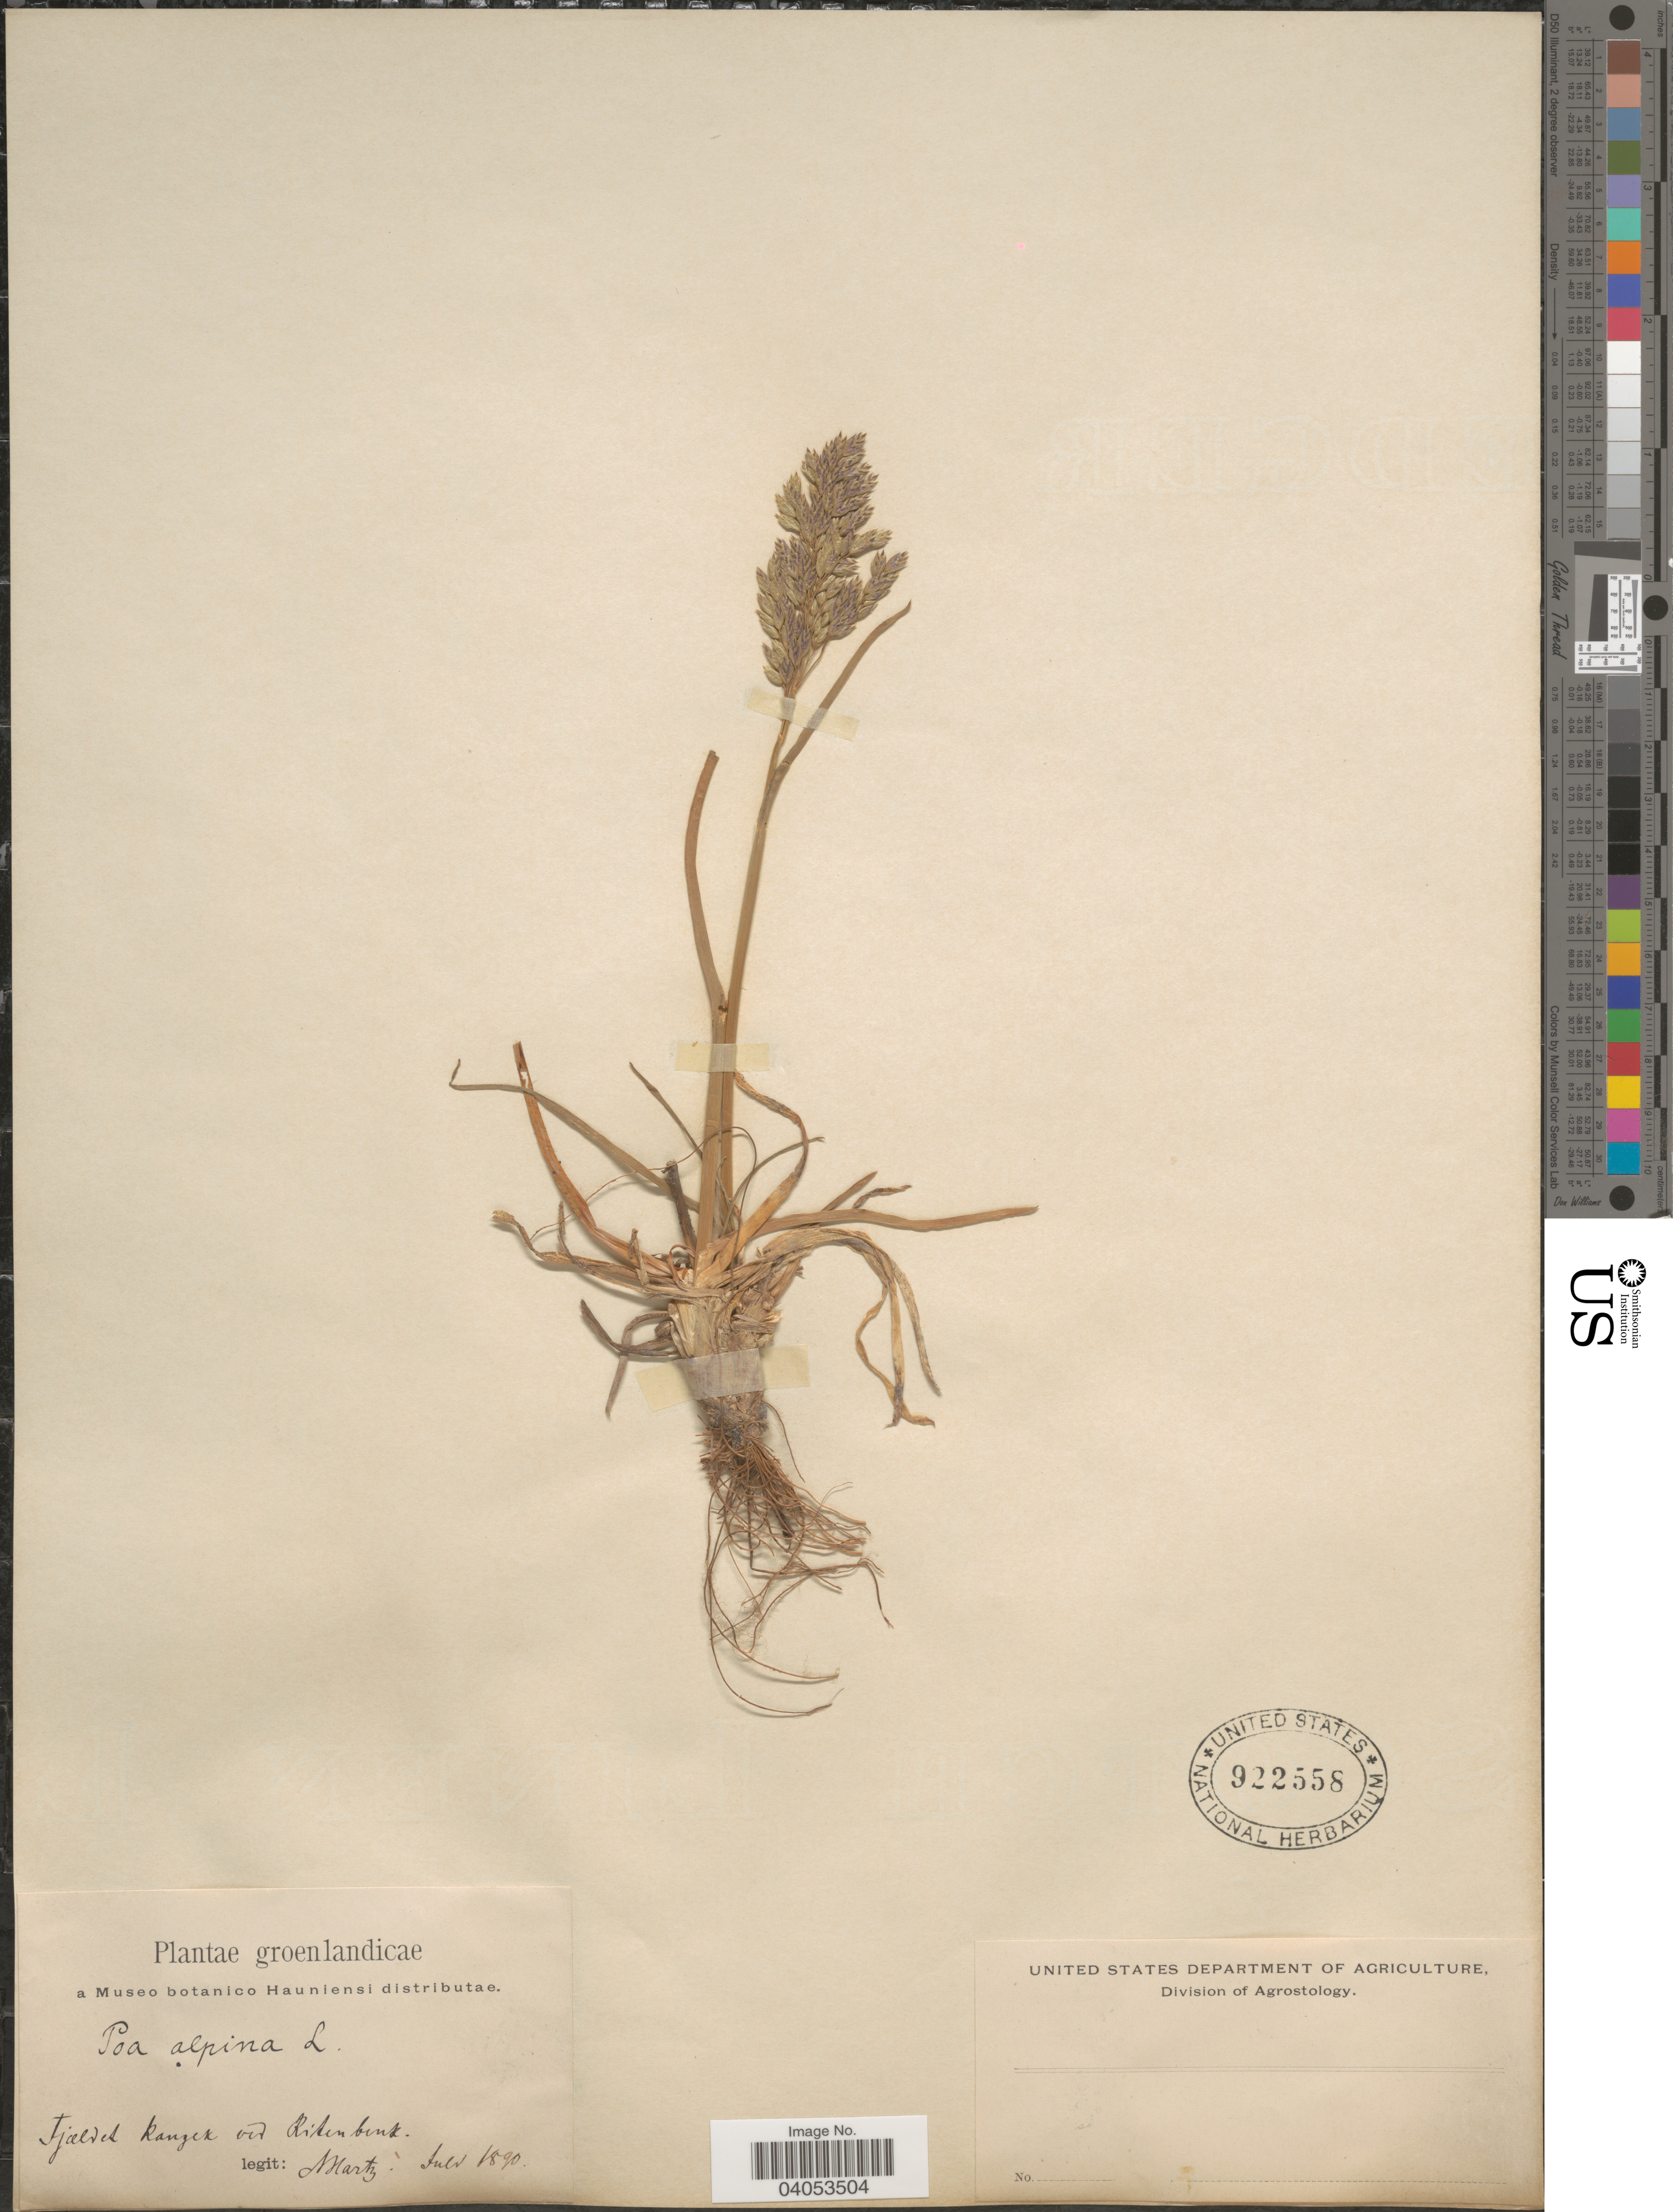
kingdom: Plantae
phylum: Tracheophyta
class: Liliopsida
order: Poales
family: Poaceae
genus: Poa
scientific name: Poa alpina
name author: L.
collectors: N. Hartz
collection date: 1890-07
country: Greenland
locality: Groenlandicae. Tjaldet kanzek ved Ritenbenk.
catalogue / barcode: US 922558